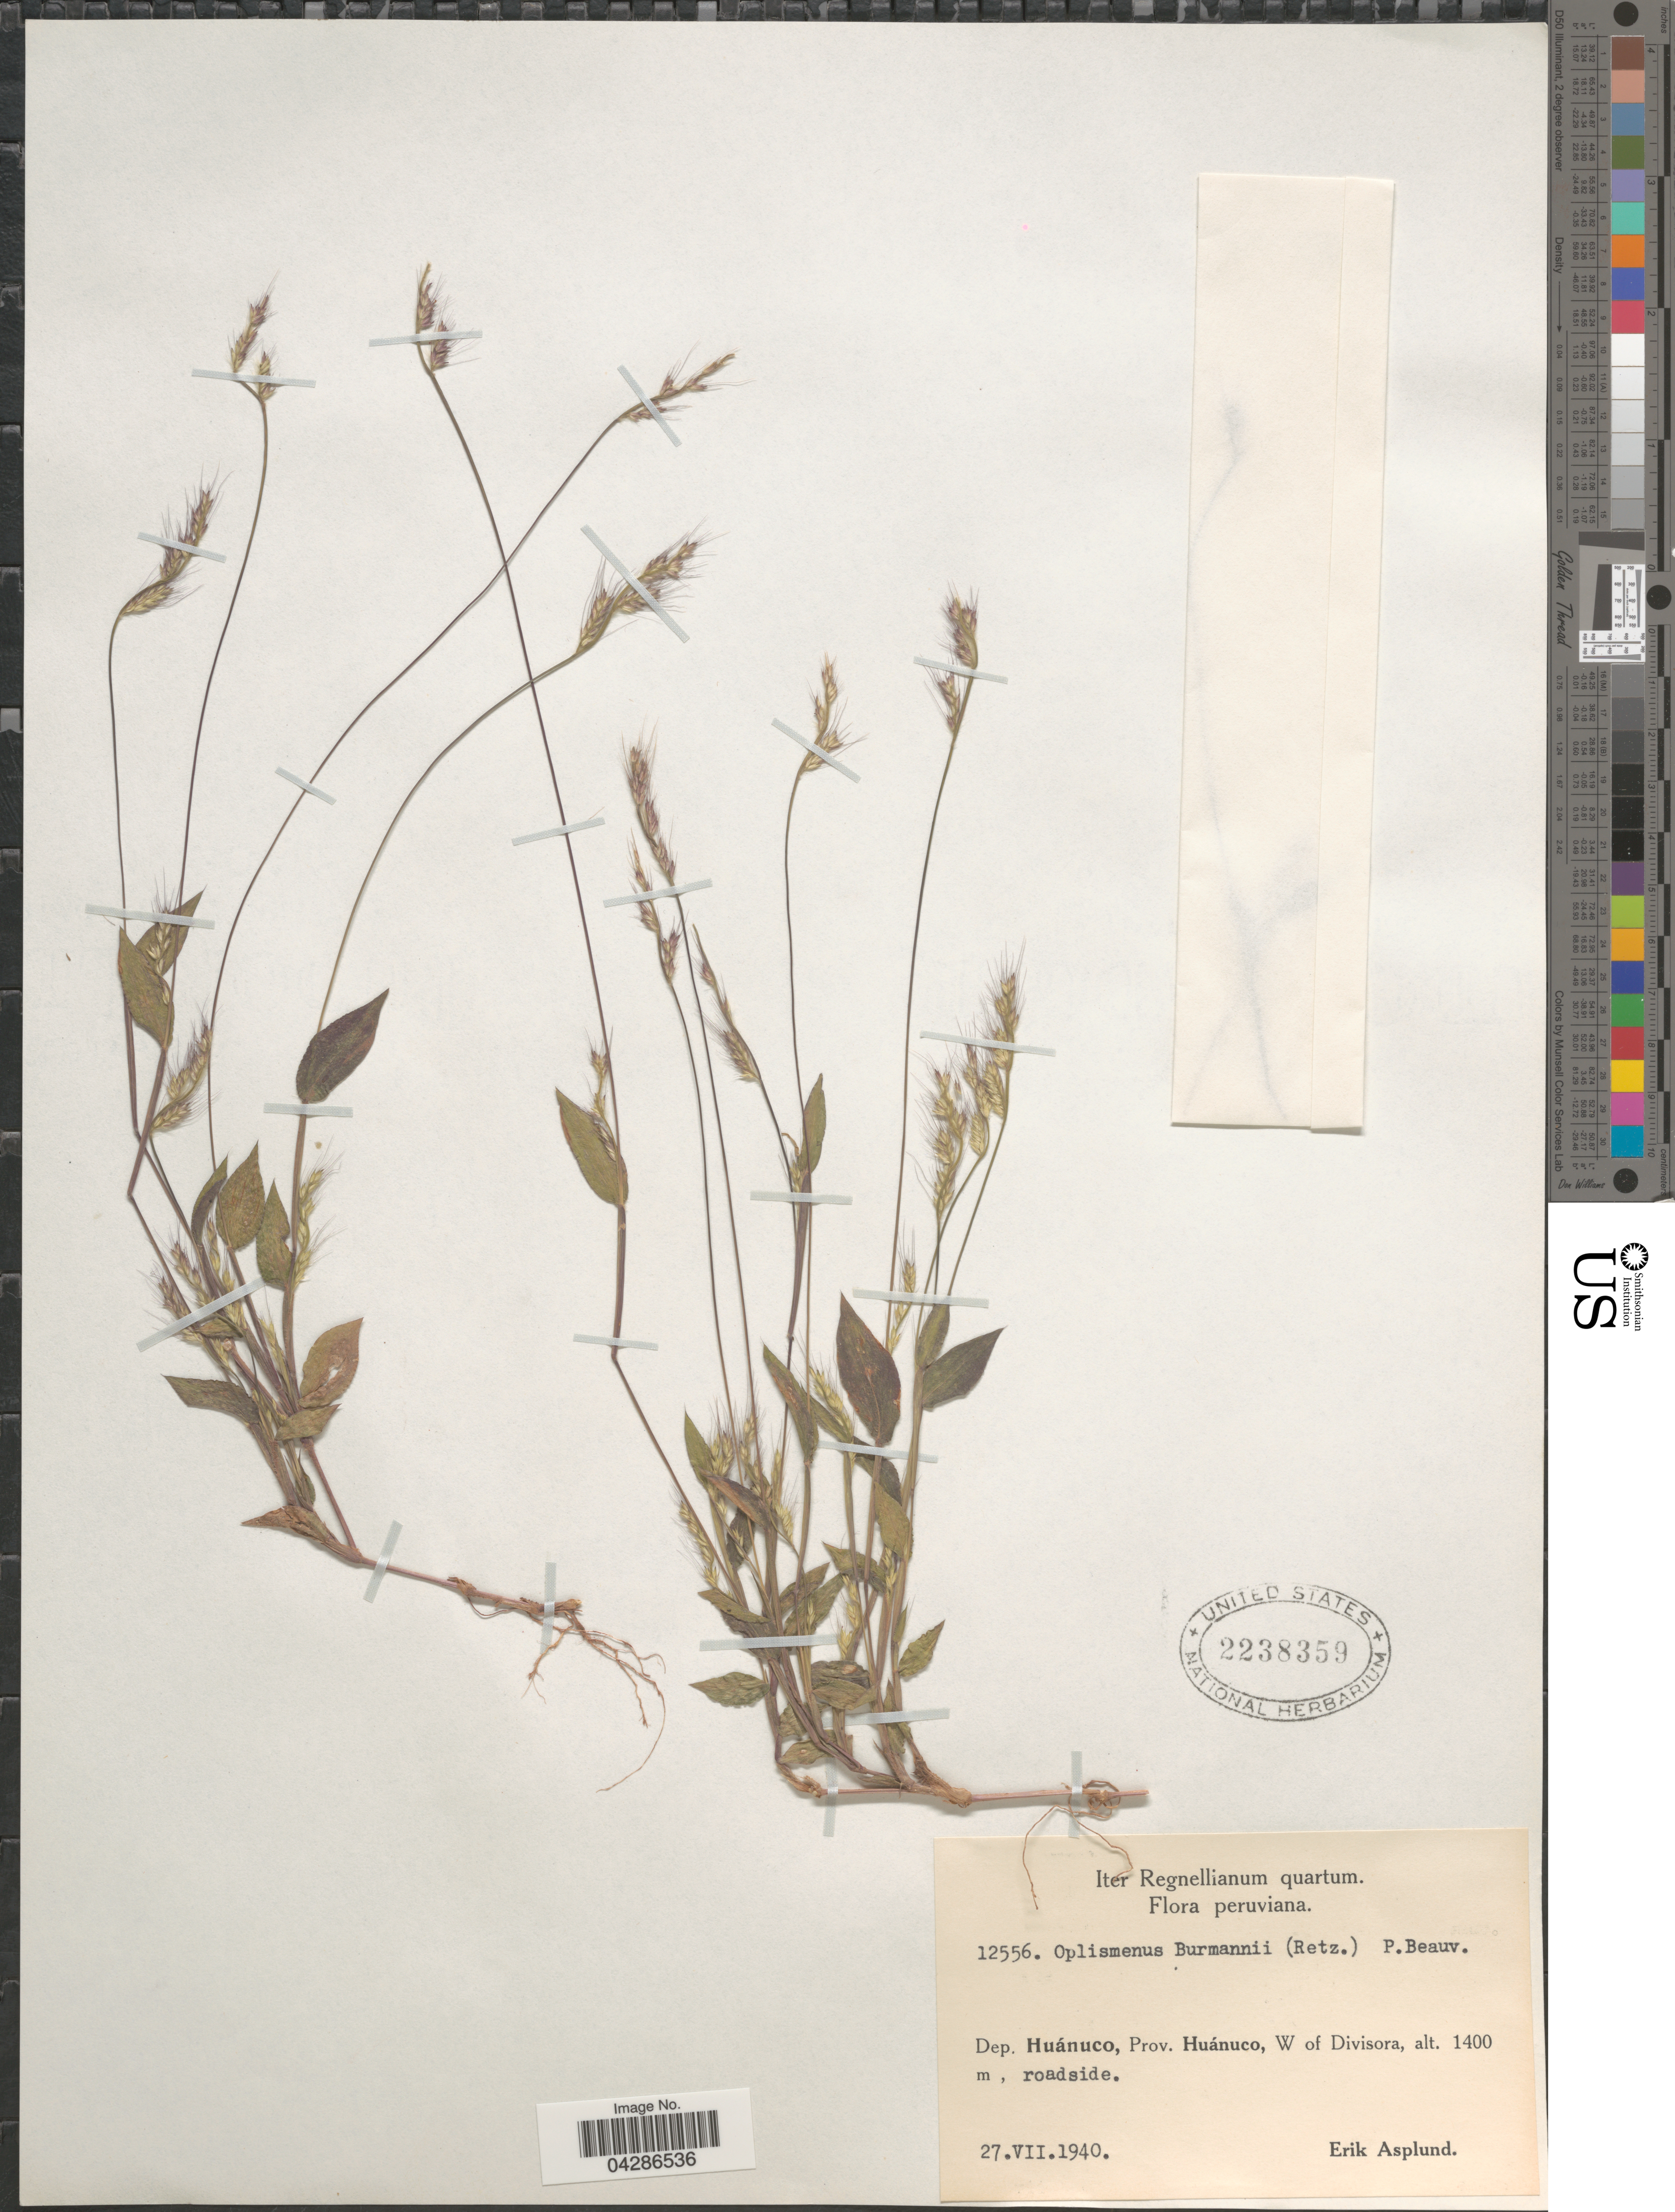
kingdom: Plantae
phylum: Tracheophyta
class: Liliopsida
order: Poales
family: Poaceae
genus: Oplismenus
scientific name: Oplismenus burmannii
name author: (Retz.) P. Beauv.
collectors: E. Asplund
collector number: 12556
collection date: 1940-07-27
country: Peru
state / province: Huánuco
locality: Iter Regnellianum quartum. Peruviana. Dep. Huánuco, W of Divisora.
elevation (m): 1400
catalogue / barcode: US 2238359